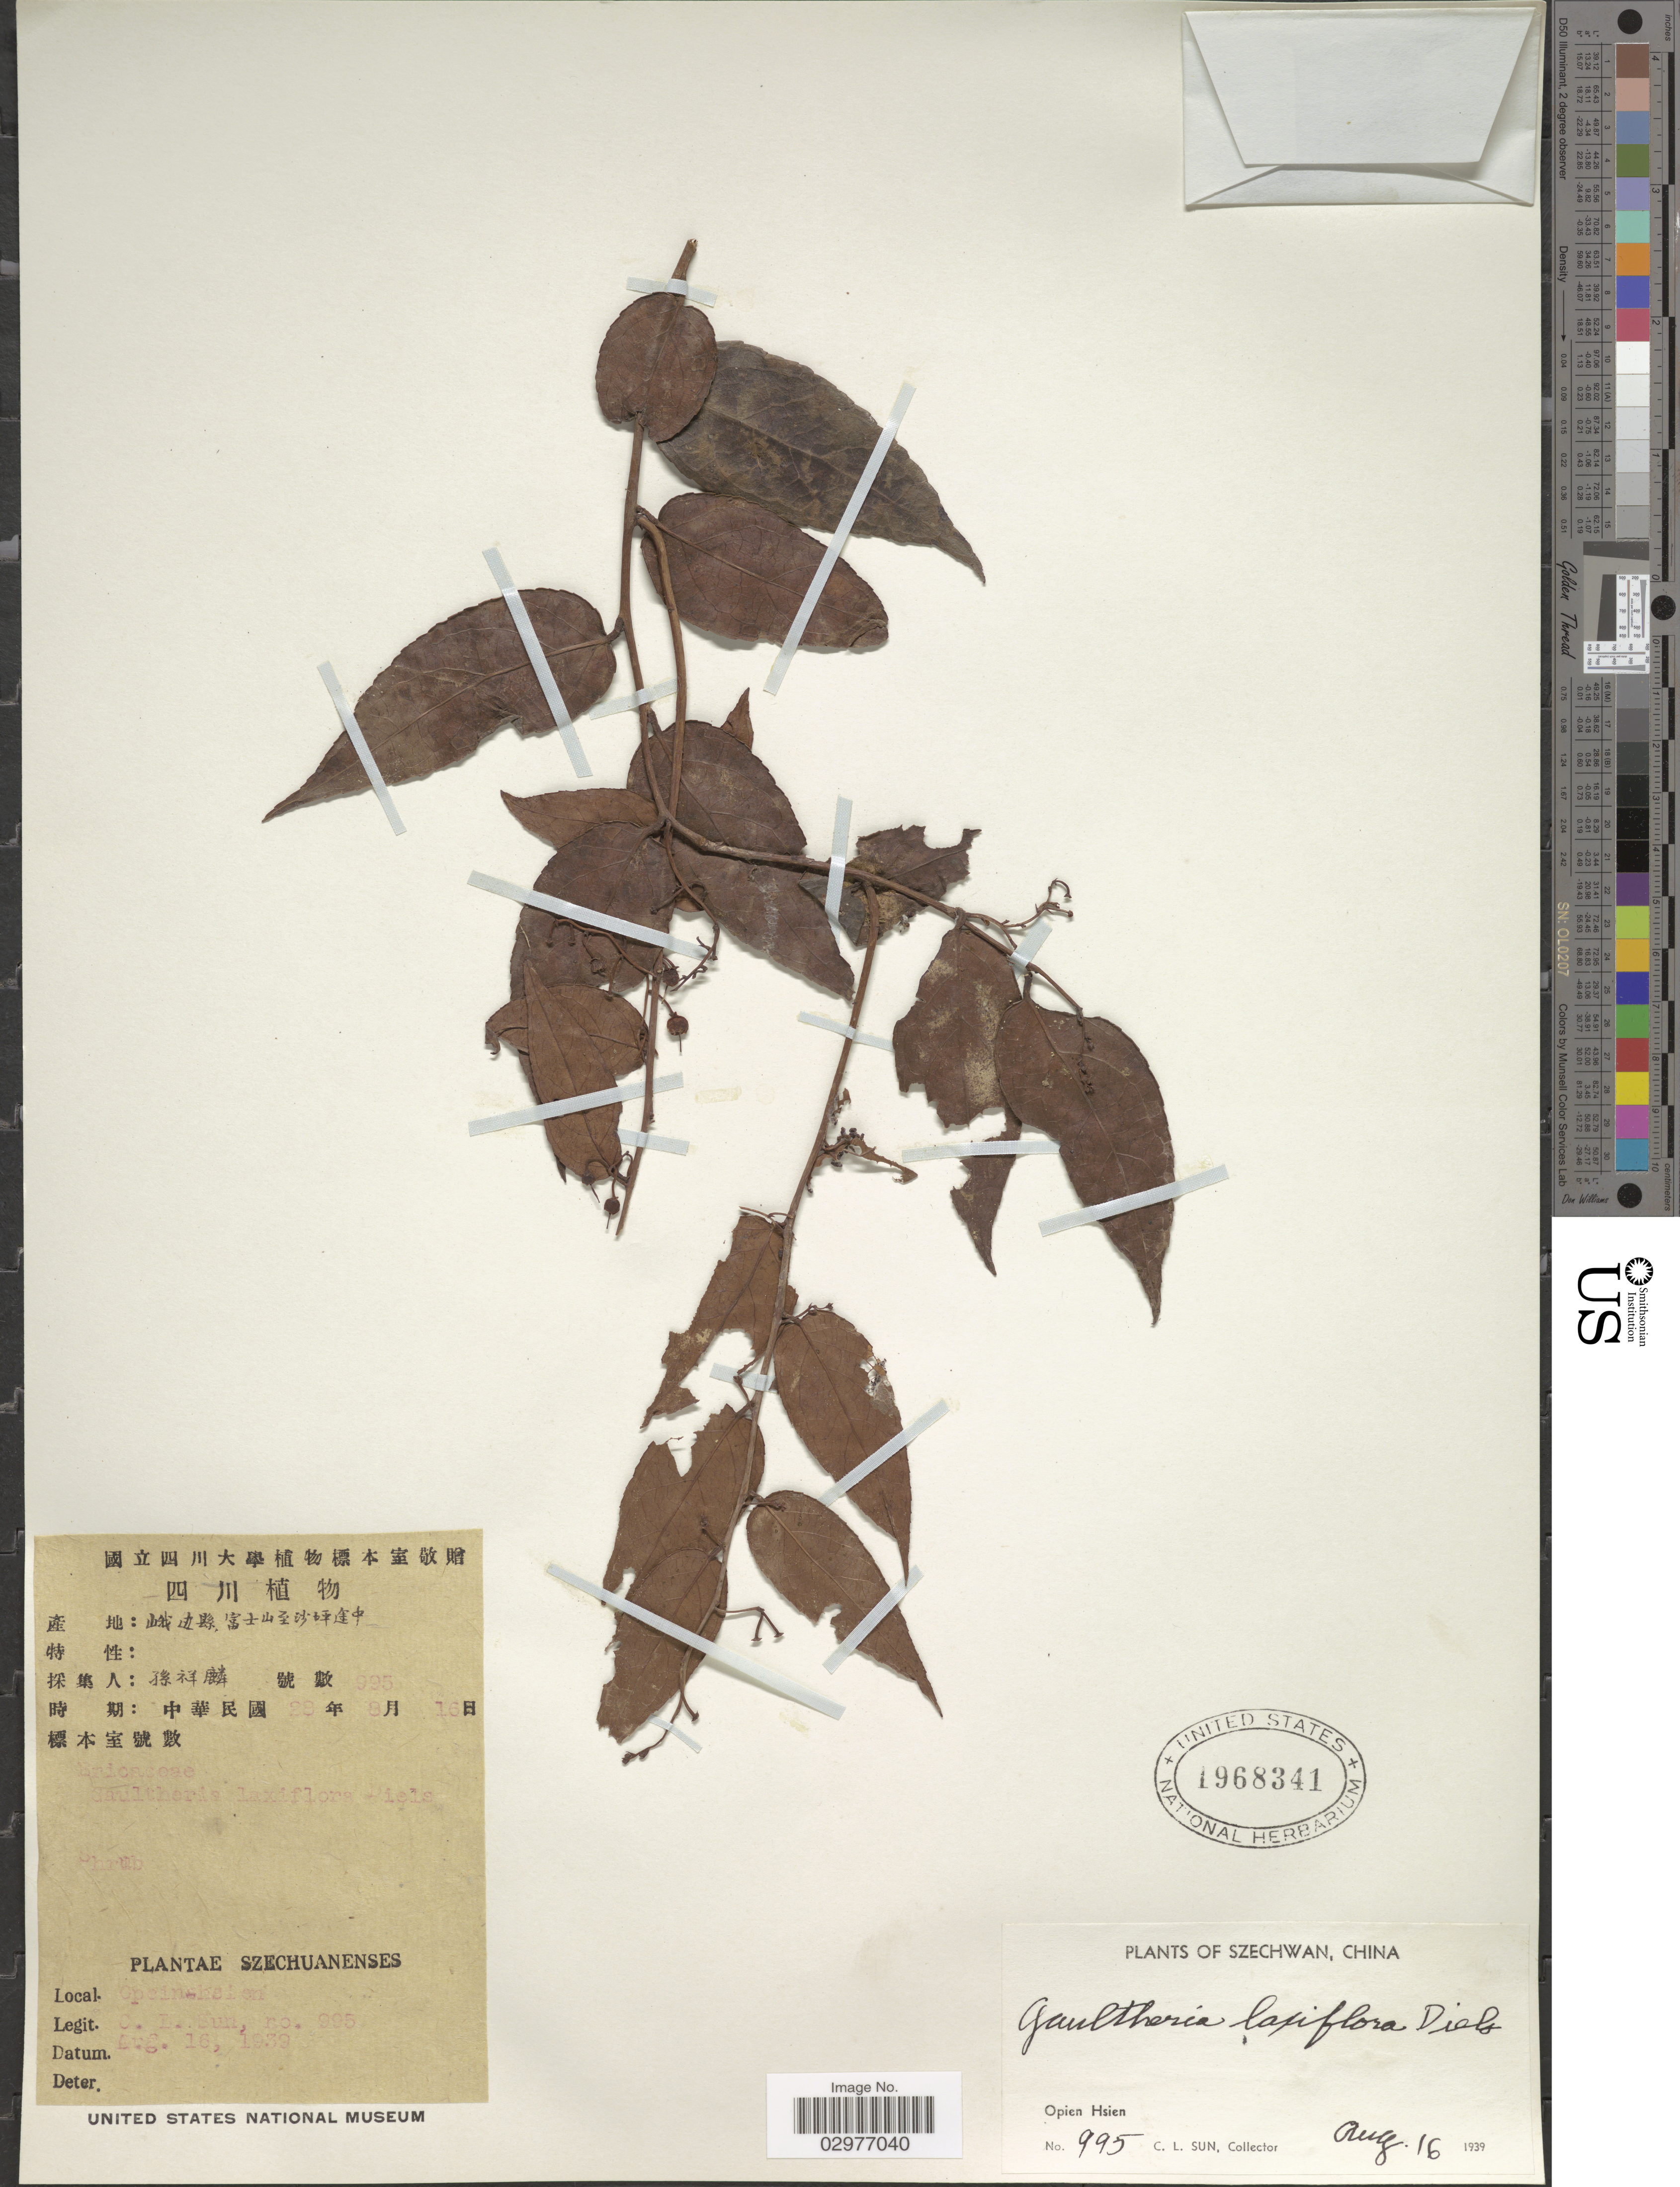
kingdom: Plantae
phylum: Tracheophyta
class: Magnoliopsida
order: Ericales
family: Ericaceae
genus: Gaultheria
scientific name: Gaultheria laxiflora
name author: Diels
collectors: C. Sun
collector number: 995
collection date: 1939-08-16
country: China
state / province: Sichuan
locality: Szechwan. Opei Hsien.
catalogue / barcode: US 1968341